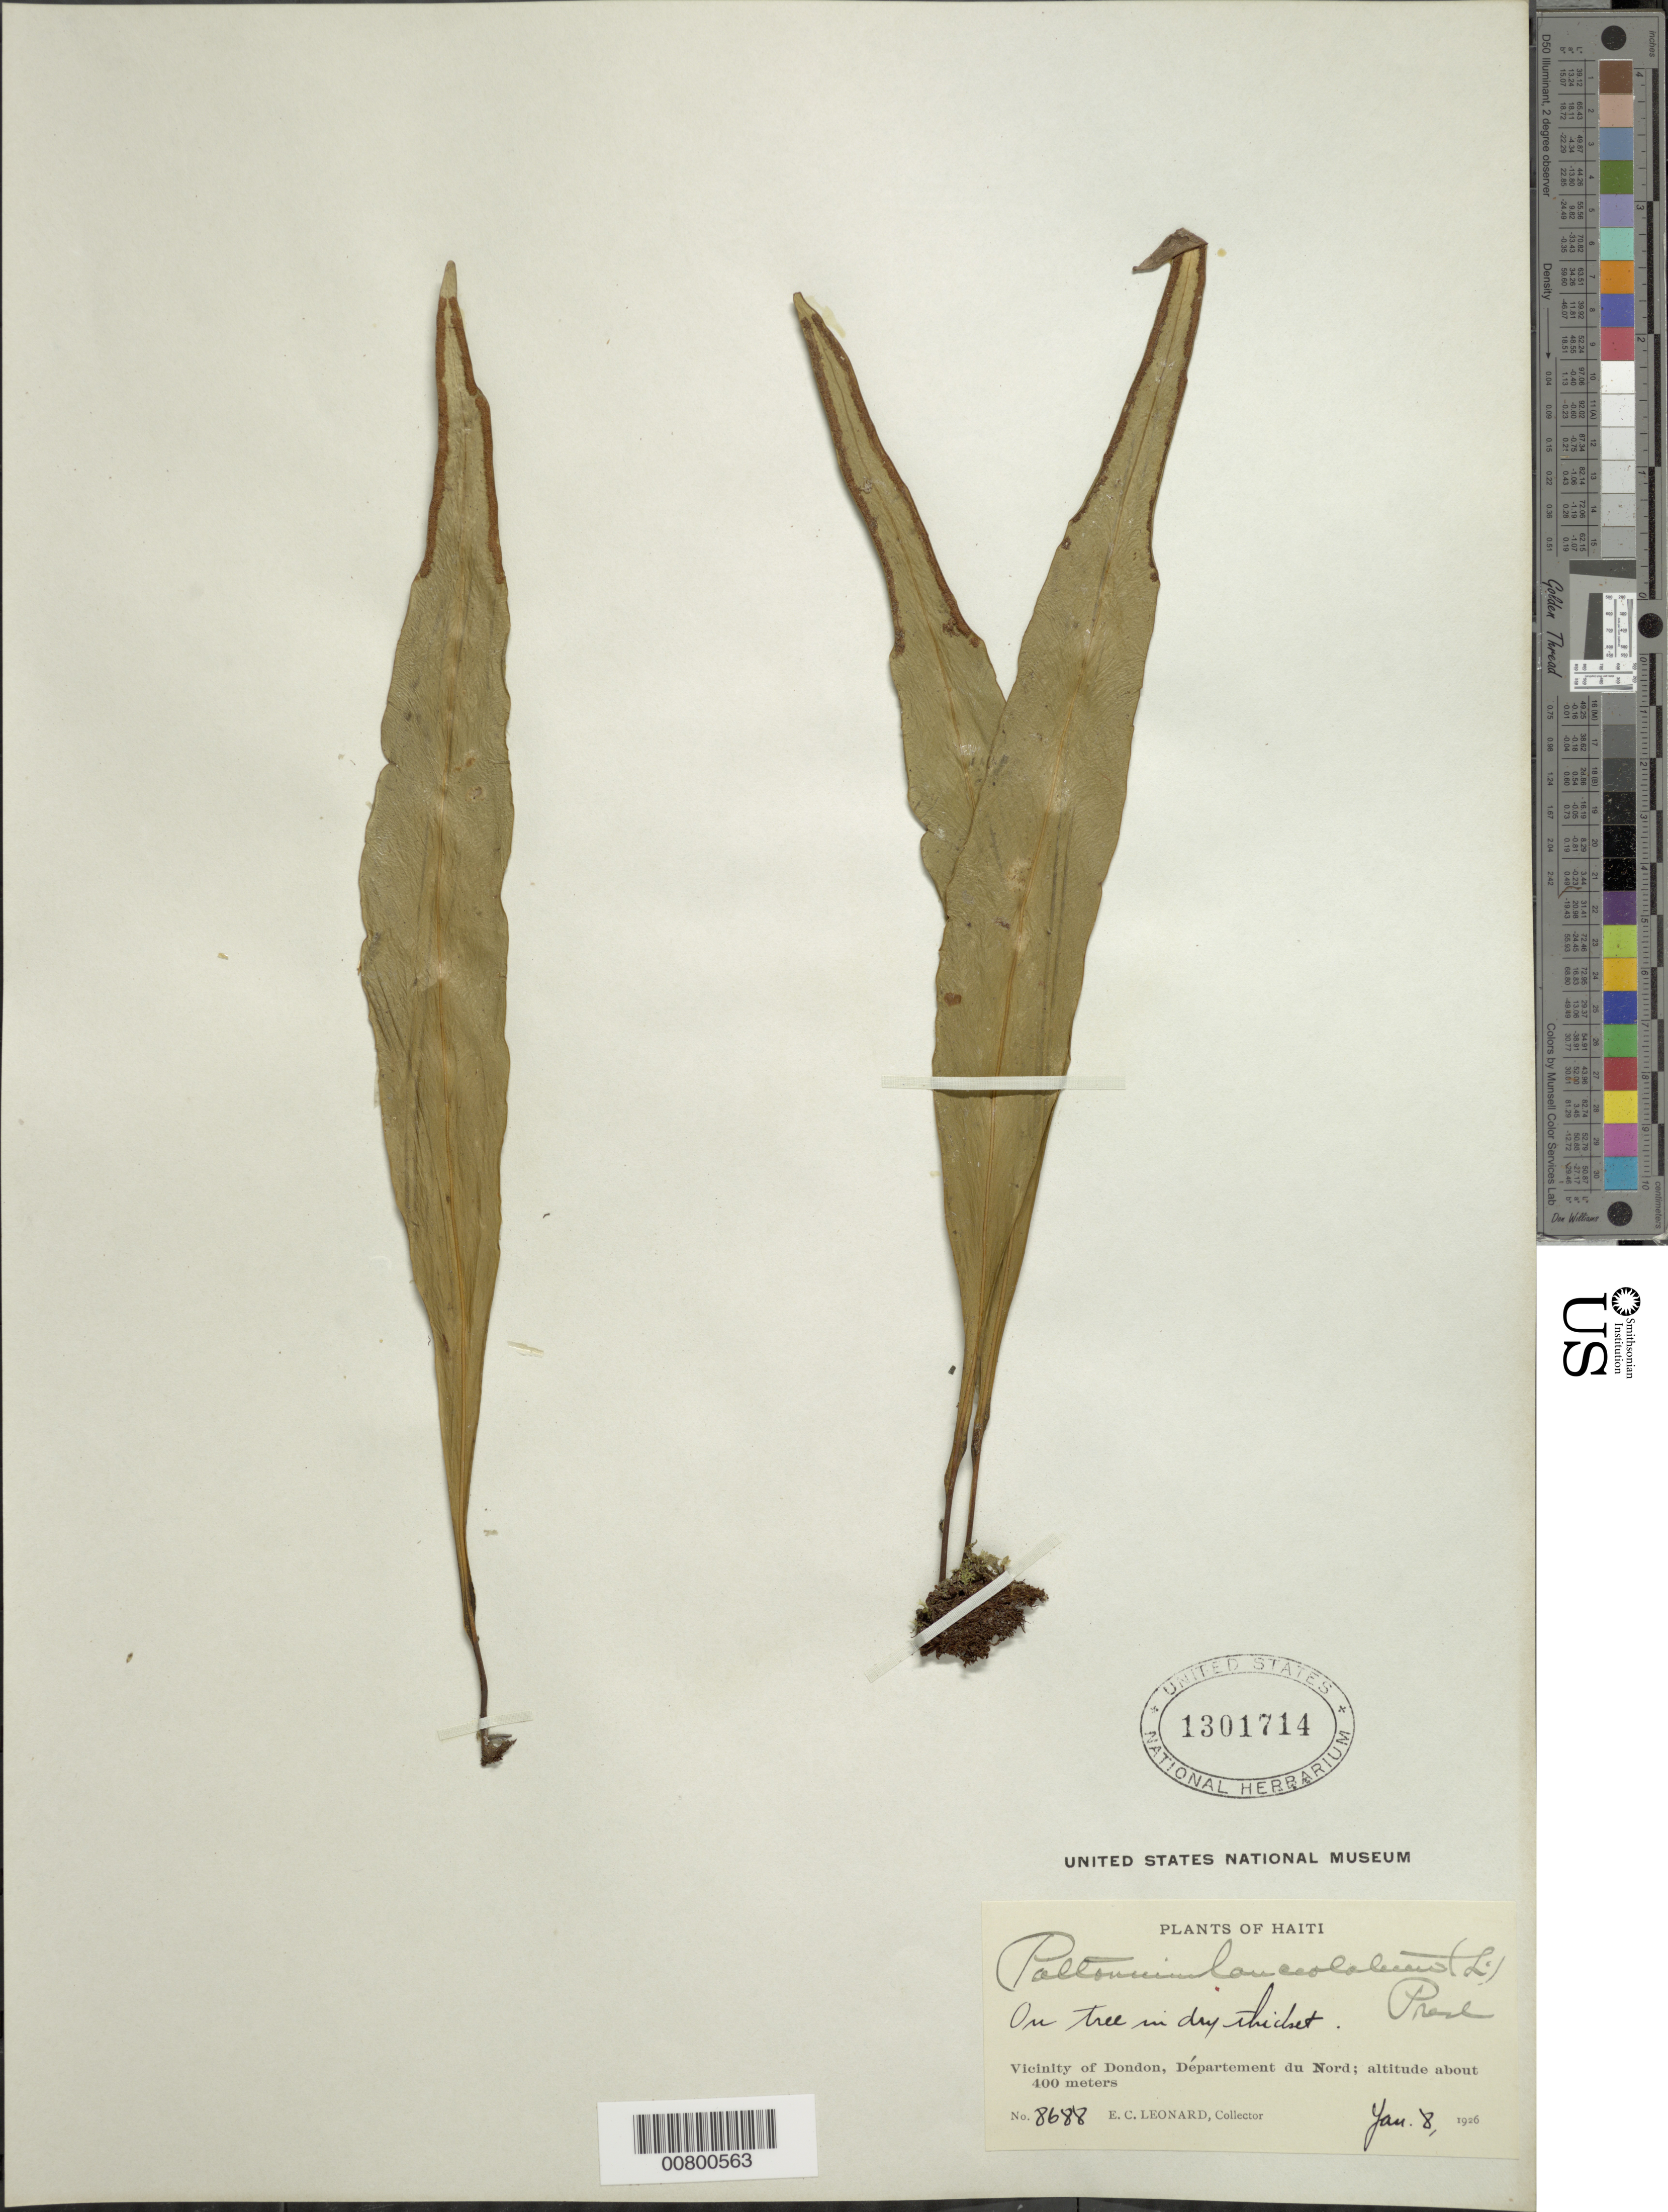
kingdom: Plantae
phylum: Tracheophyta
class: Polypodiopsida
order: Polypodiales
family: Polypodiaceae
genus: Pleopeltis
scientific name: Pleopeltis marginata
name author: A.R. Sm. & Tejero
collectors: E. C. Leonard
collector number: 8688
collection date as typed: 08 Jan 1926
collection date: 1926-01-08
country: Haiti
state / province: Nord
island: Hispaniola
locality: Dondon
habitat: Dry thicket, on tree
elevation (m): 400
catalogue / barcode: US 1301714